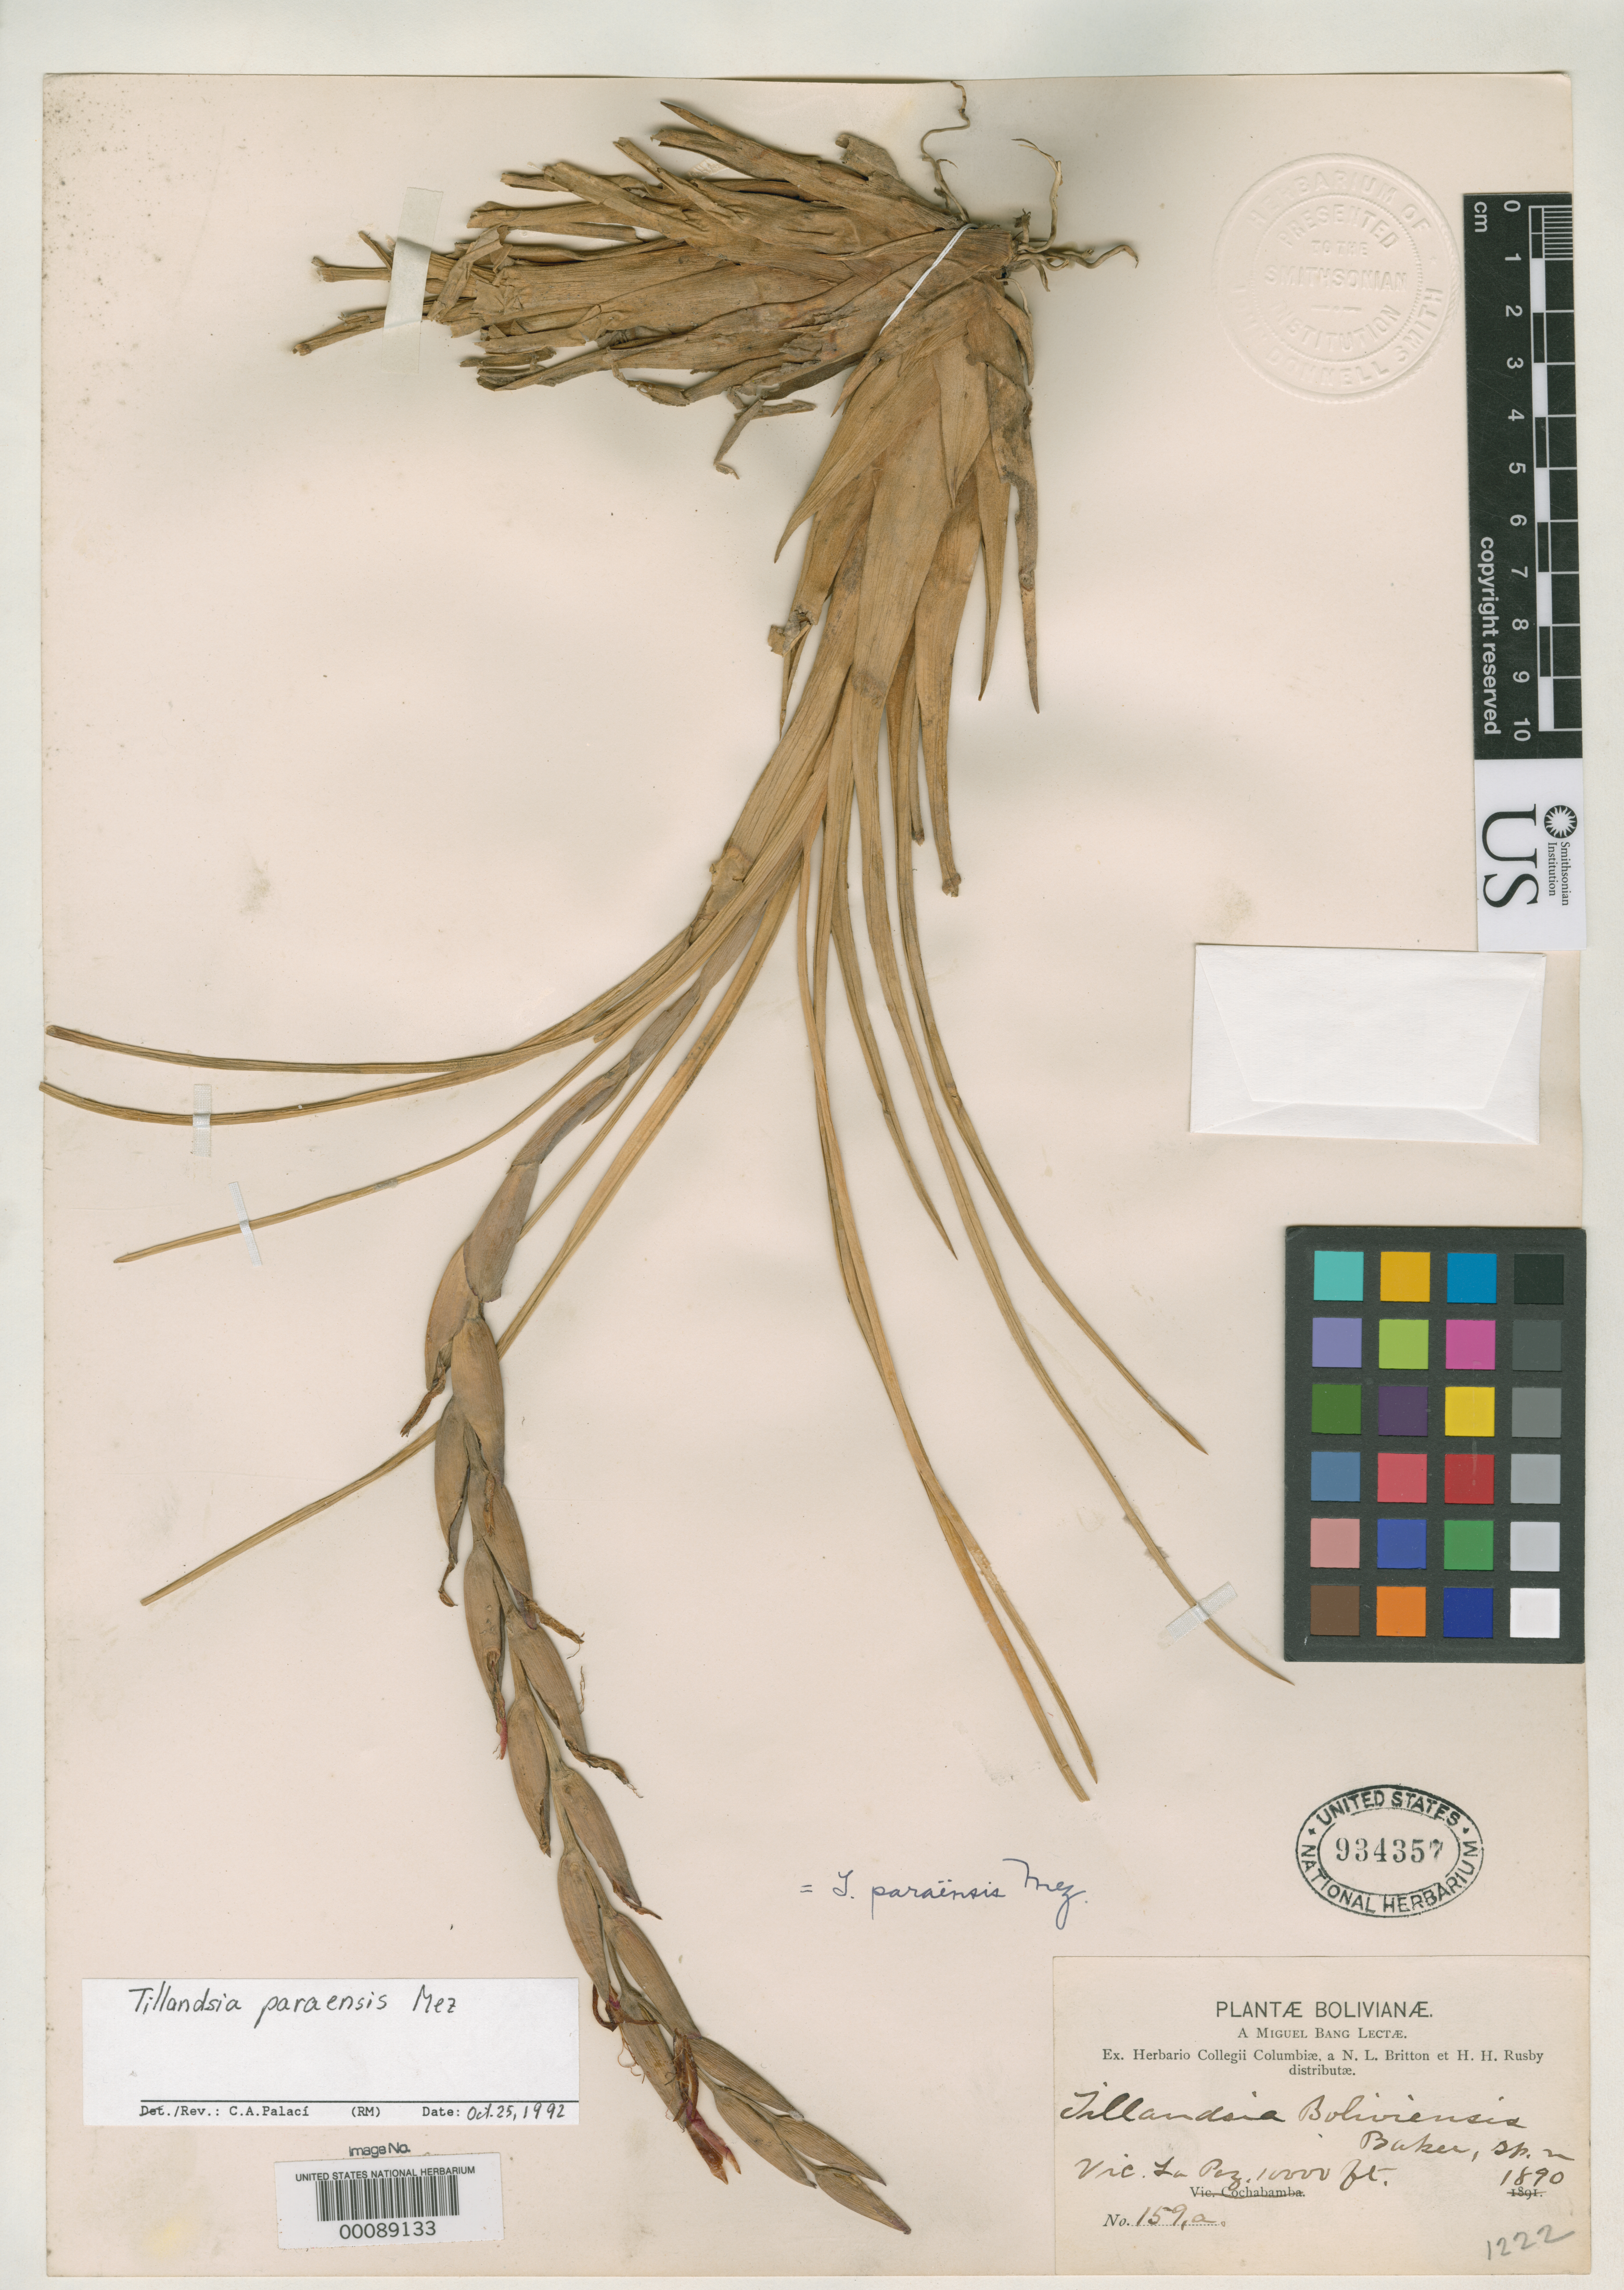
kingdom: Plantae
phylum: Tracheophyta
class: Liliopsida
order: Poales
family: Bromeliaceae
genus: Tillandsia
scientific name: Tillandsia boliviensis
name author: Baker in Rusby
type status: Isotype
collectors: M. Bang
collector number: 159 A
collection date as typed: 1890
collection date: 1890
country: Bolivia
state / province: La Paz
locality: Vicinity of La Paz.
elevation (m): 3048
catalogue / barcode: US 934357